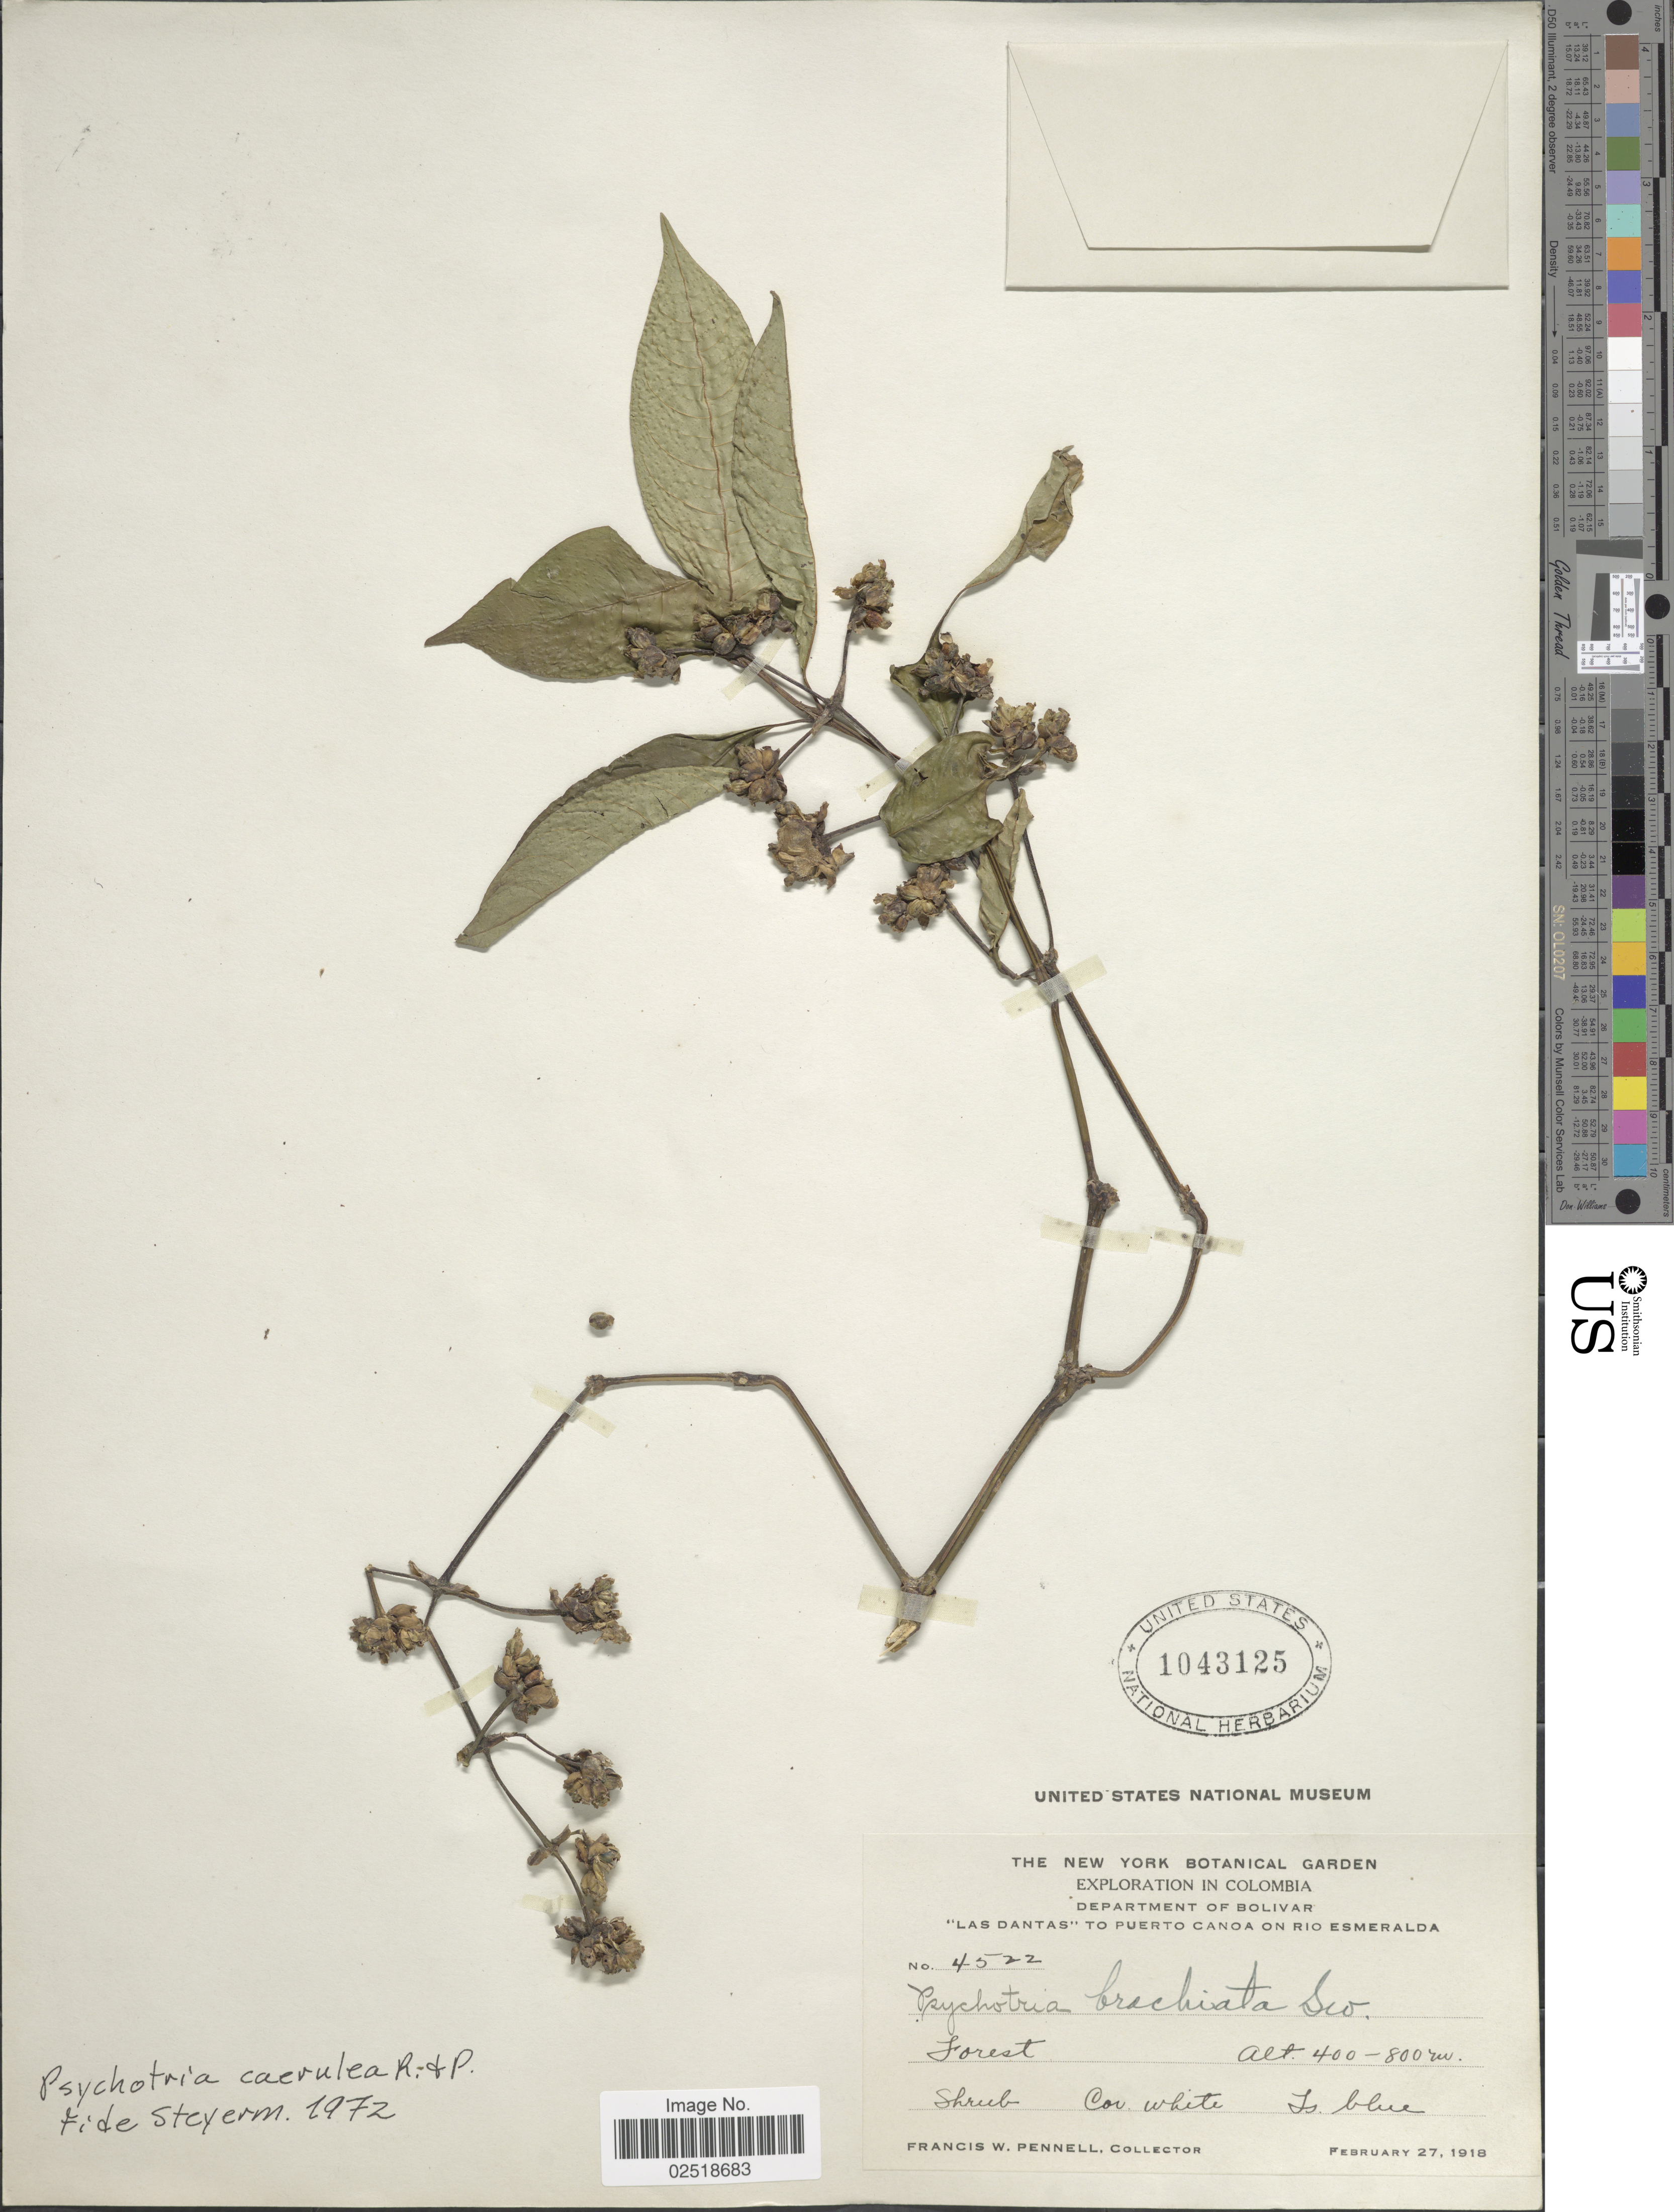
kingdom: Plantae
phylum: Tracheophyta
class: Magnoliopsida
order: Gentianales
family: Rubiaceae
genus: Psychotria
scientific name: Psychotria caerulea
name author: Ruiz & Pav.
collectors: F. W. Pennell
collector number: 4522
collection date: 1918-02-27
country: Colombia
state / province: Bolívar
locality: Department of Bolivar, 'Las Dantas' to Puerto Canoa on Rio Esmeralda, Forest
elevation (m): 400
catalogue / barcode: US 1043125